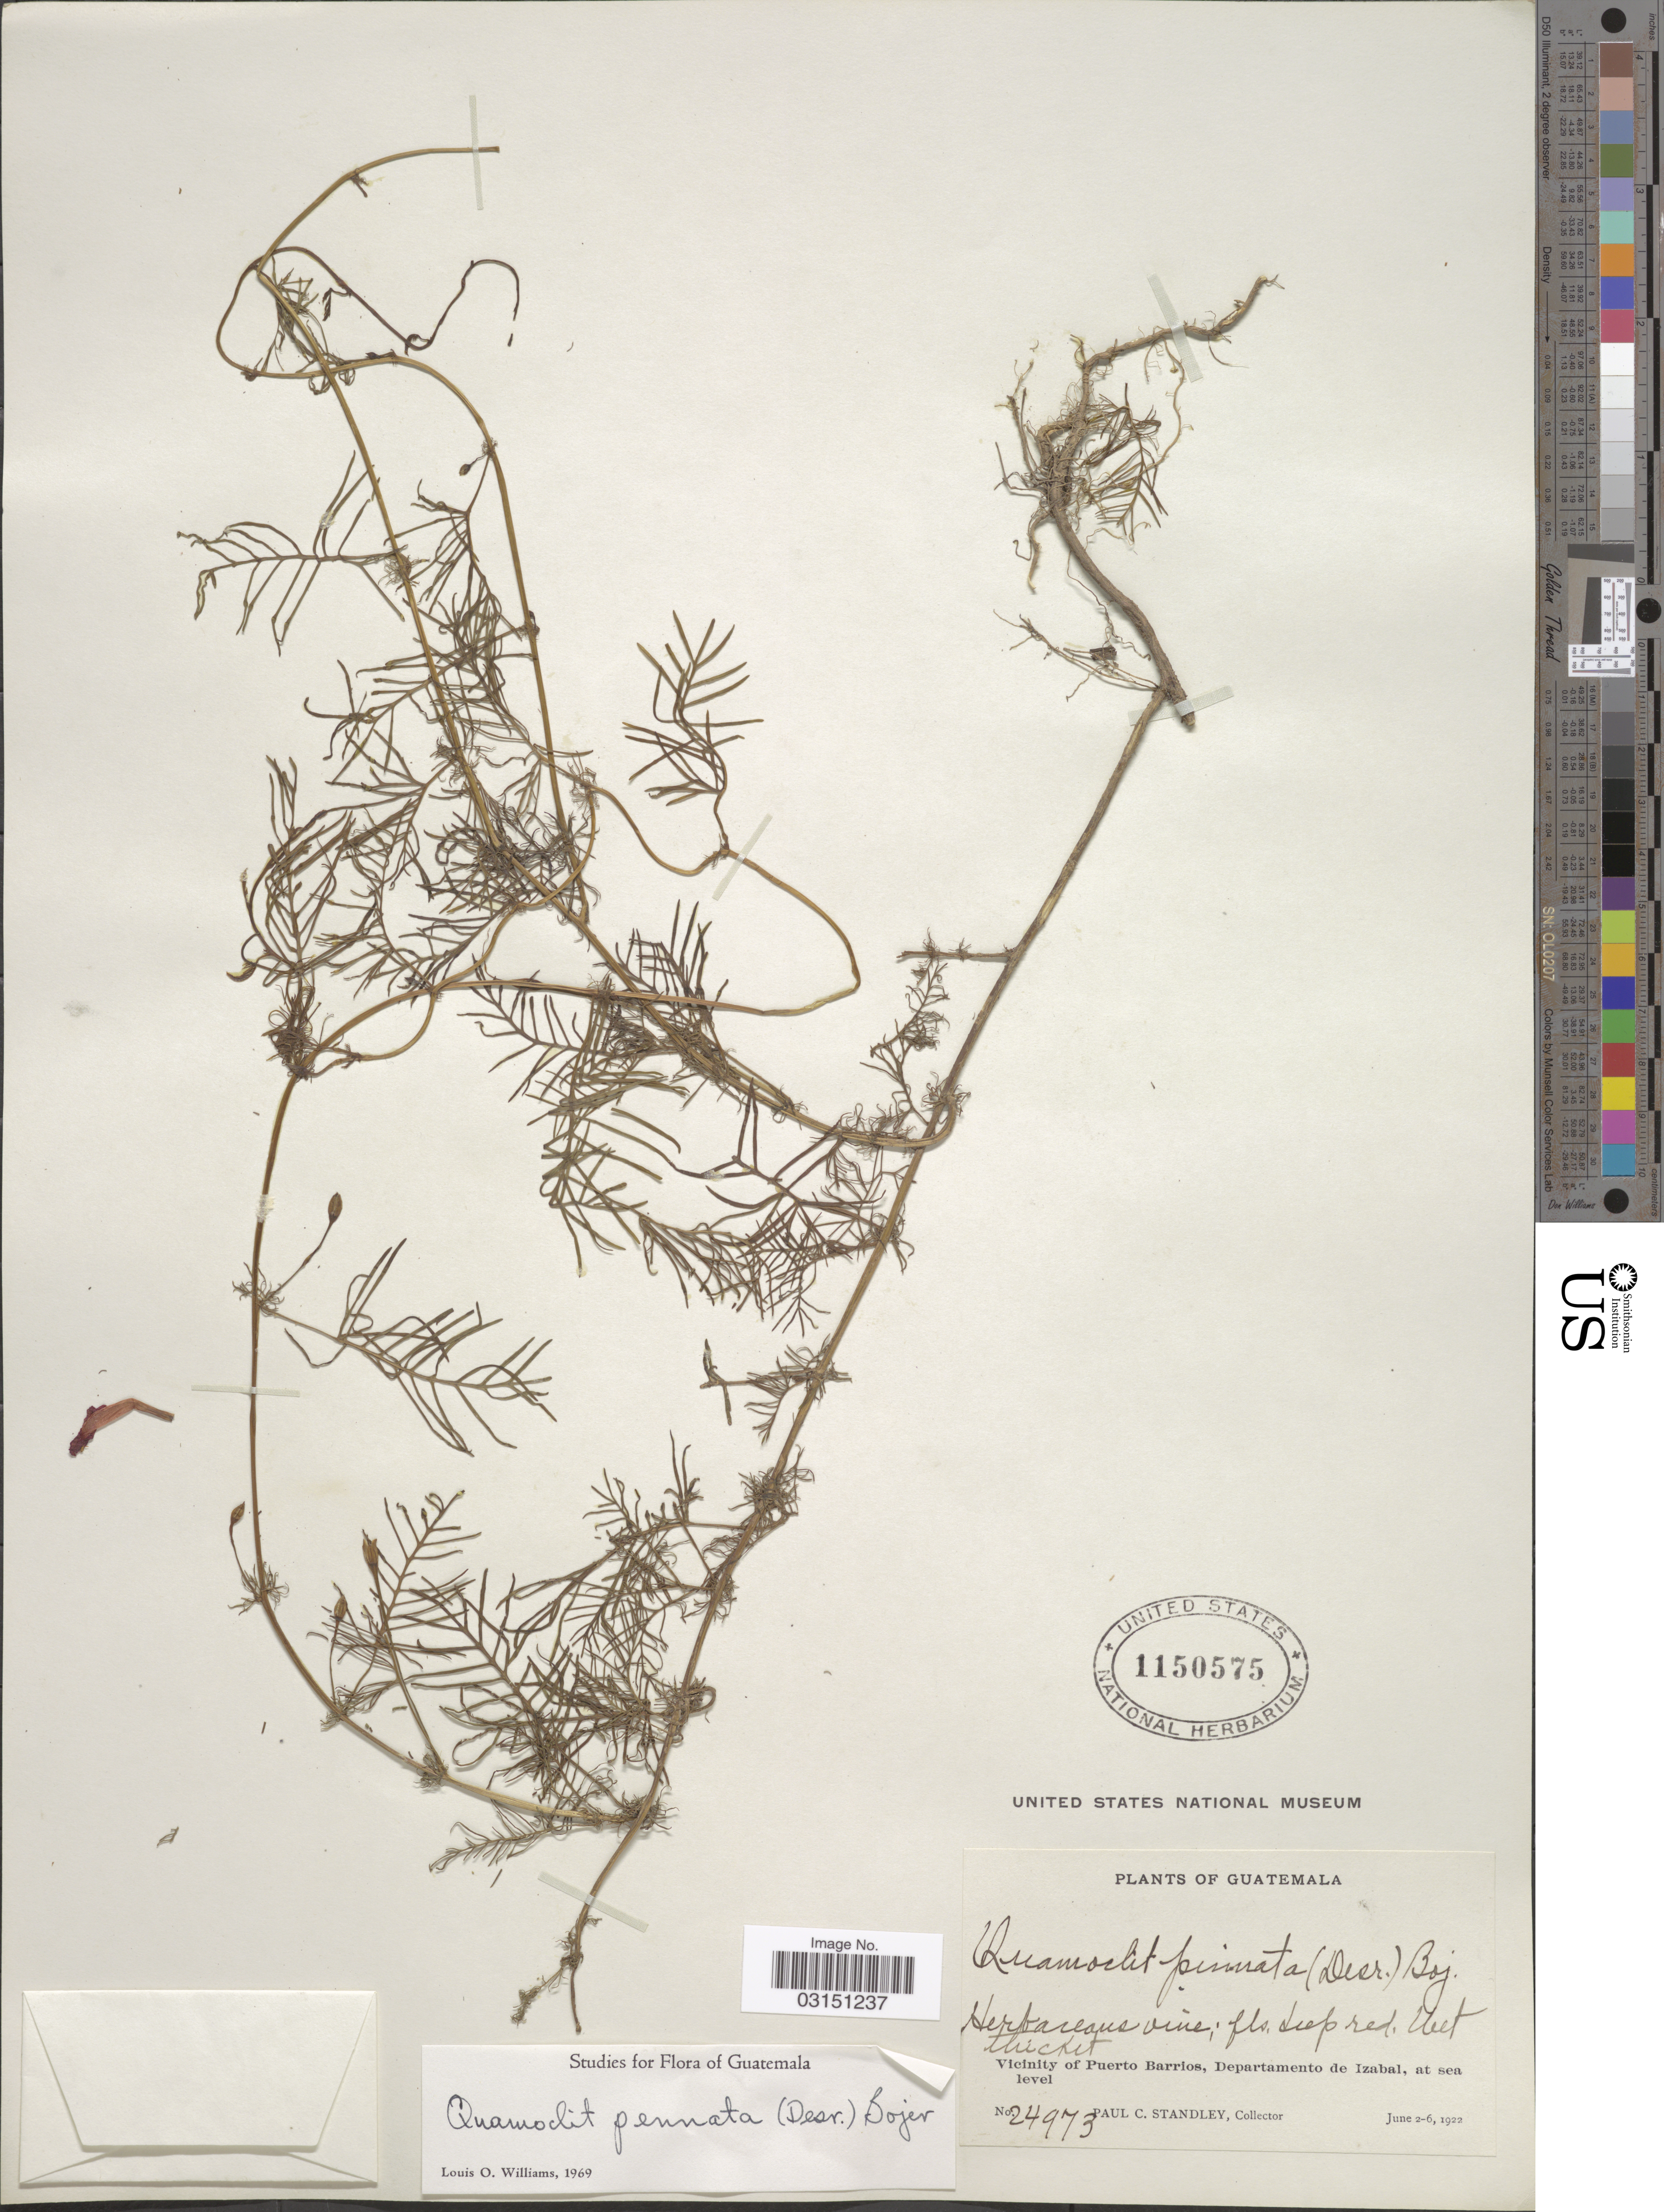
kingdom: Plantae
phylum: Tracheophyta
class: Magnoliopsida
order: Solanales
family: Convolvulaceae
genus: Ipomoea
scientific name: Ipomoea quamoclit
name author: L.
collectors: P. C. Standley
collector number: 24973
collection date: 1922-06-02/1922-06-06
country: Guatemala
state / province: Izabal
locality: Vicinity of Puerto Barrios, Departamento de Izabal.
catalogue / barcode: US 1150575